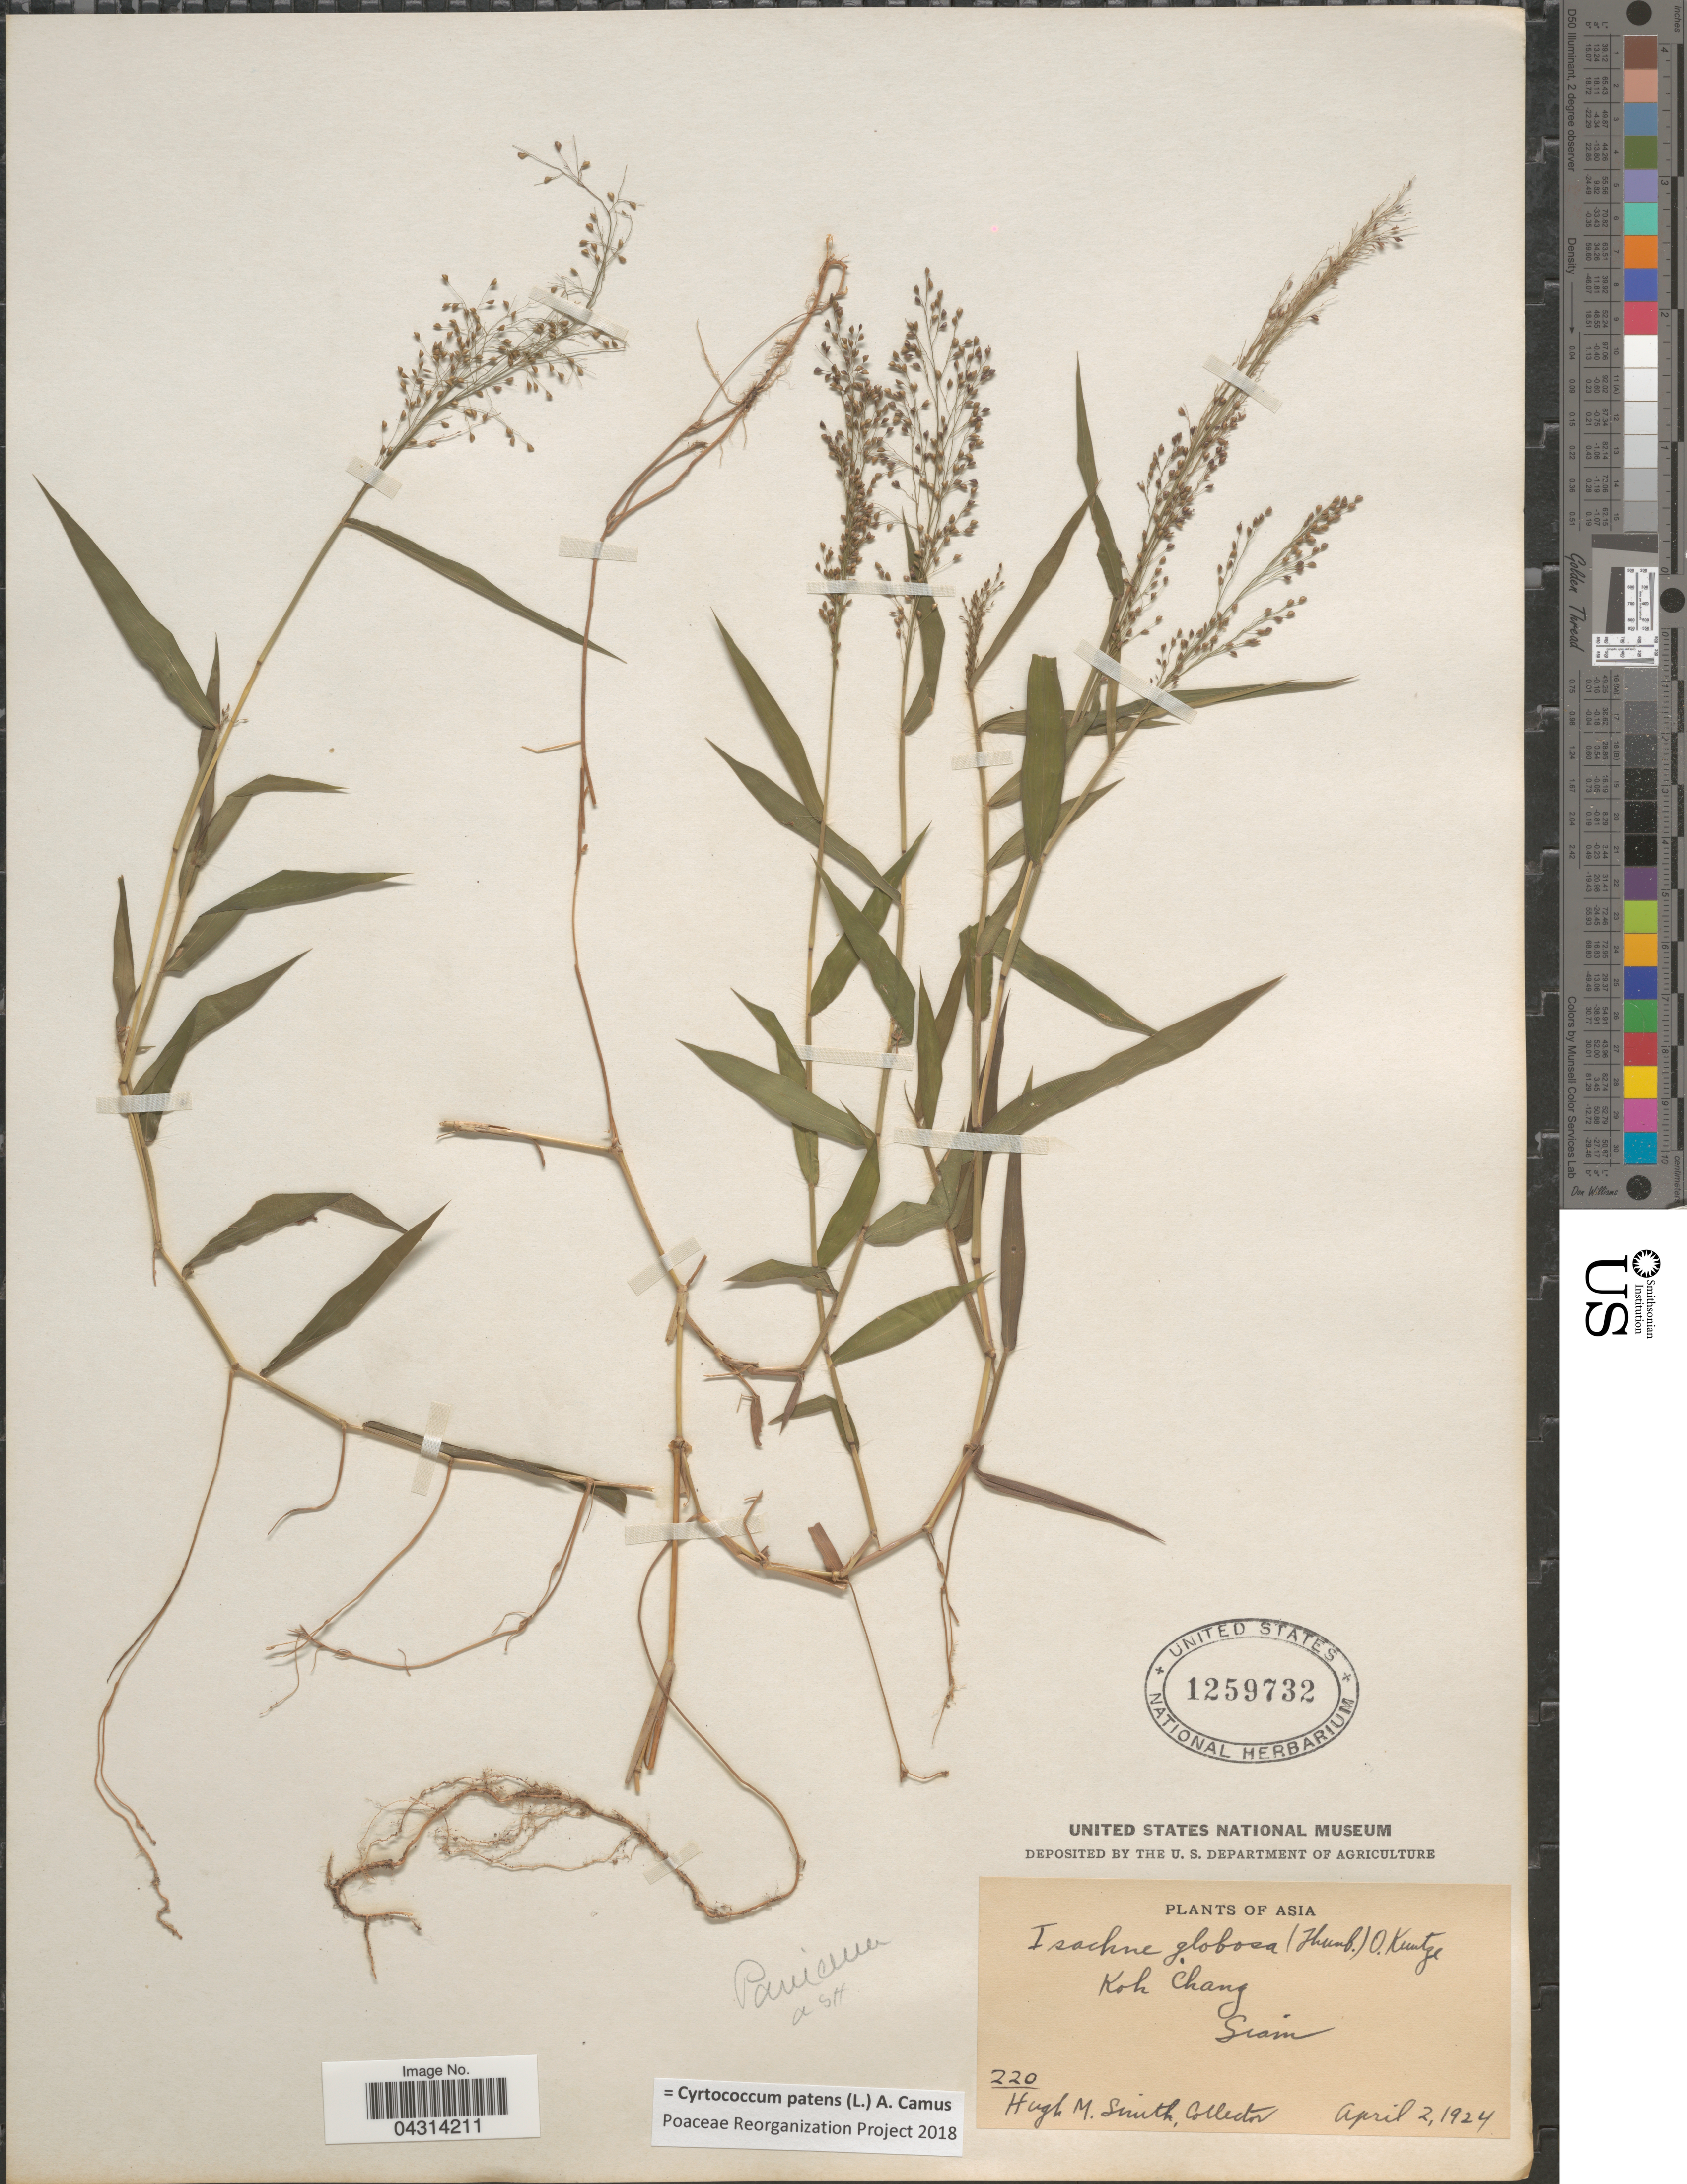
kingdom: Plantae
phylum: Tracheophyta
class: Liliopsida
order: Poales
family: Poaceae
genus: Cyrtococcum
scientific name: Cyrtococcum patens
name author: (L.) A. Camus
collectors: H. M. Smith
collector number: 220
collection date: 1924-04-02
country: Thailand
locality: Koh Chang. Siam.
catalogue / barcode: US 1259732